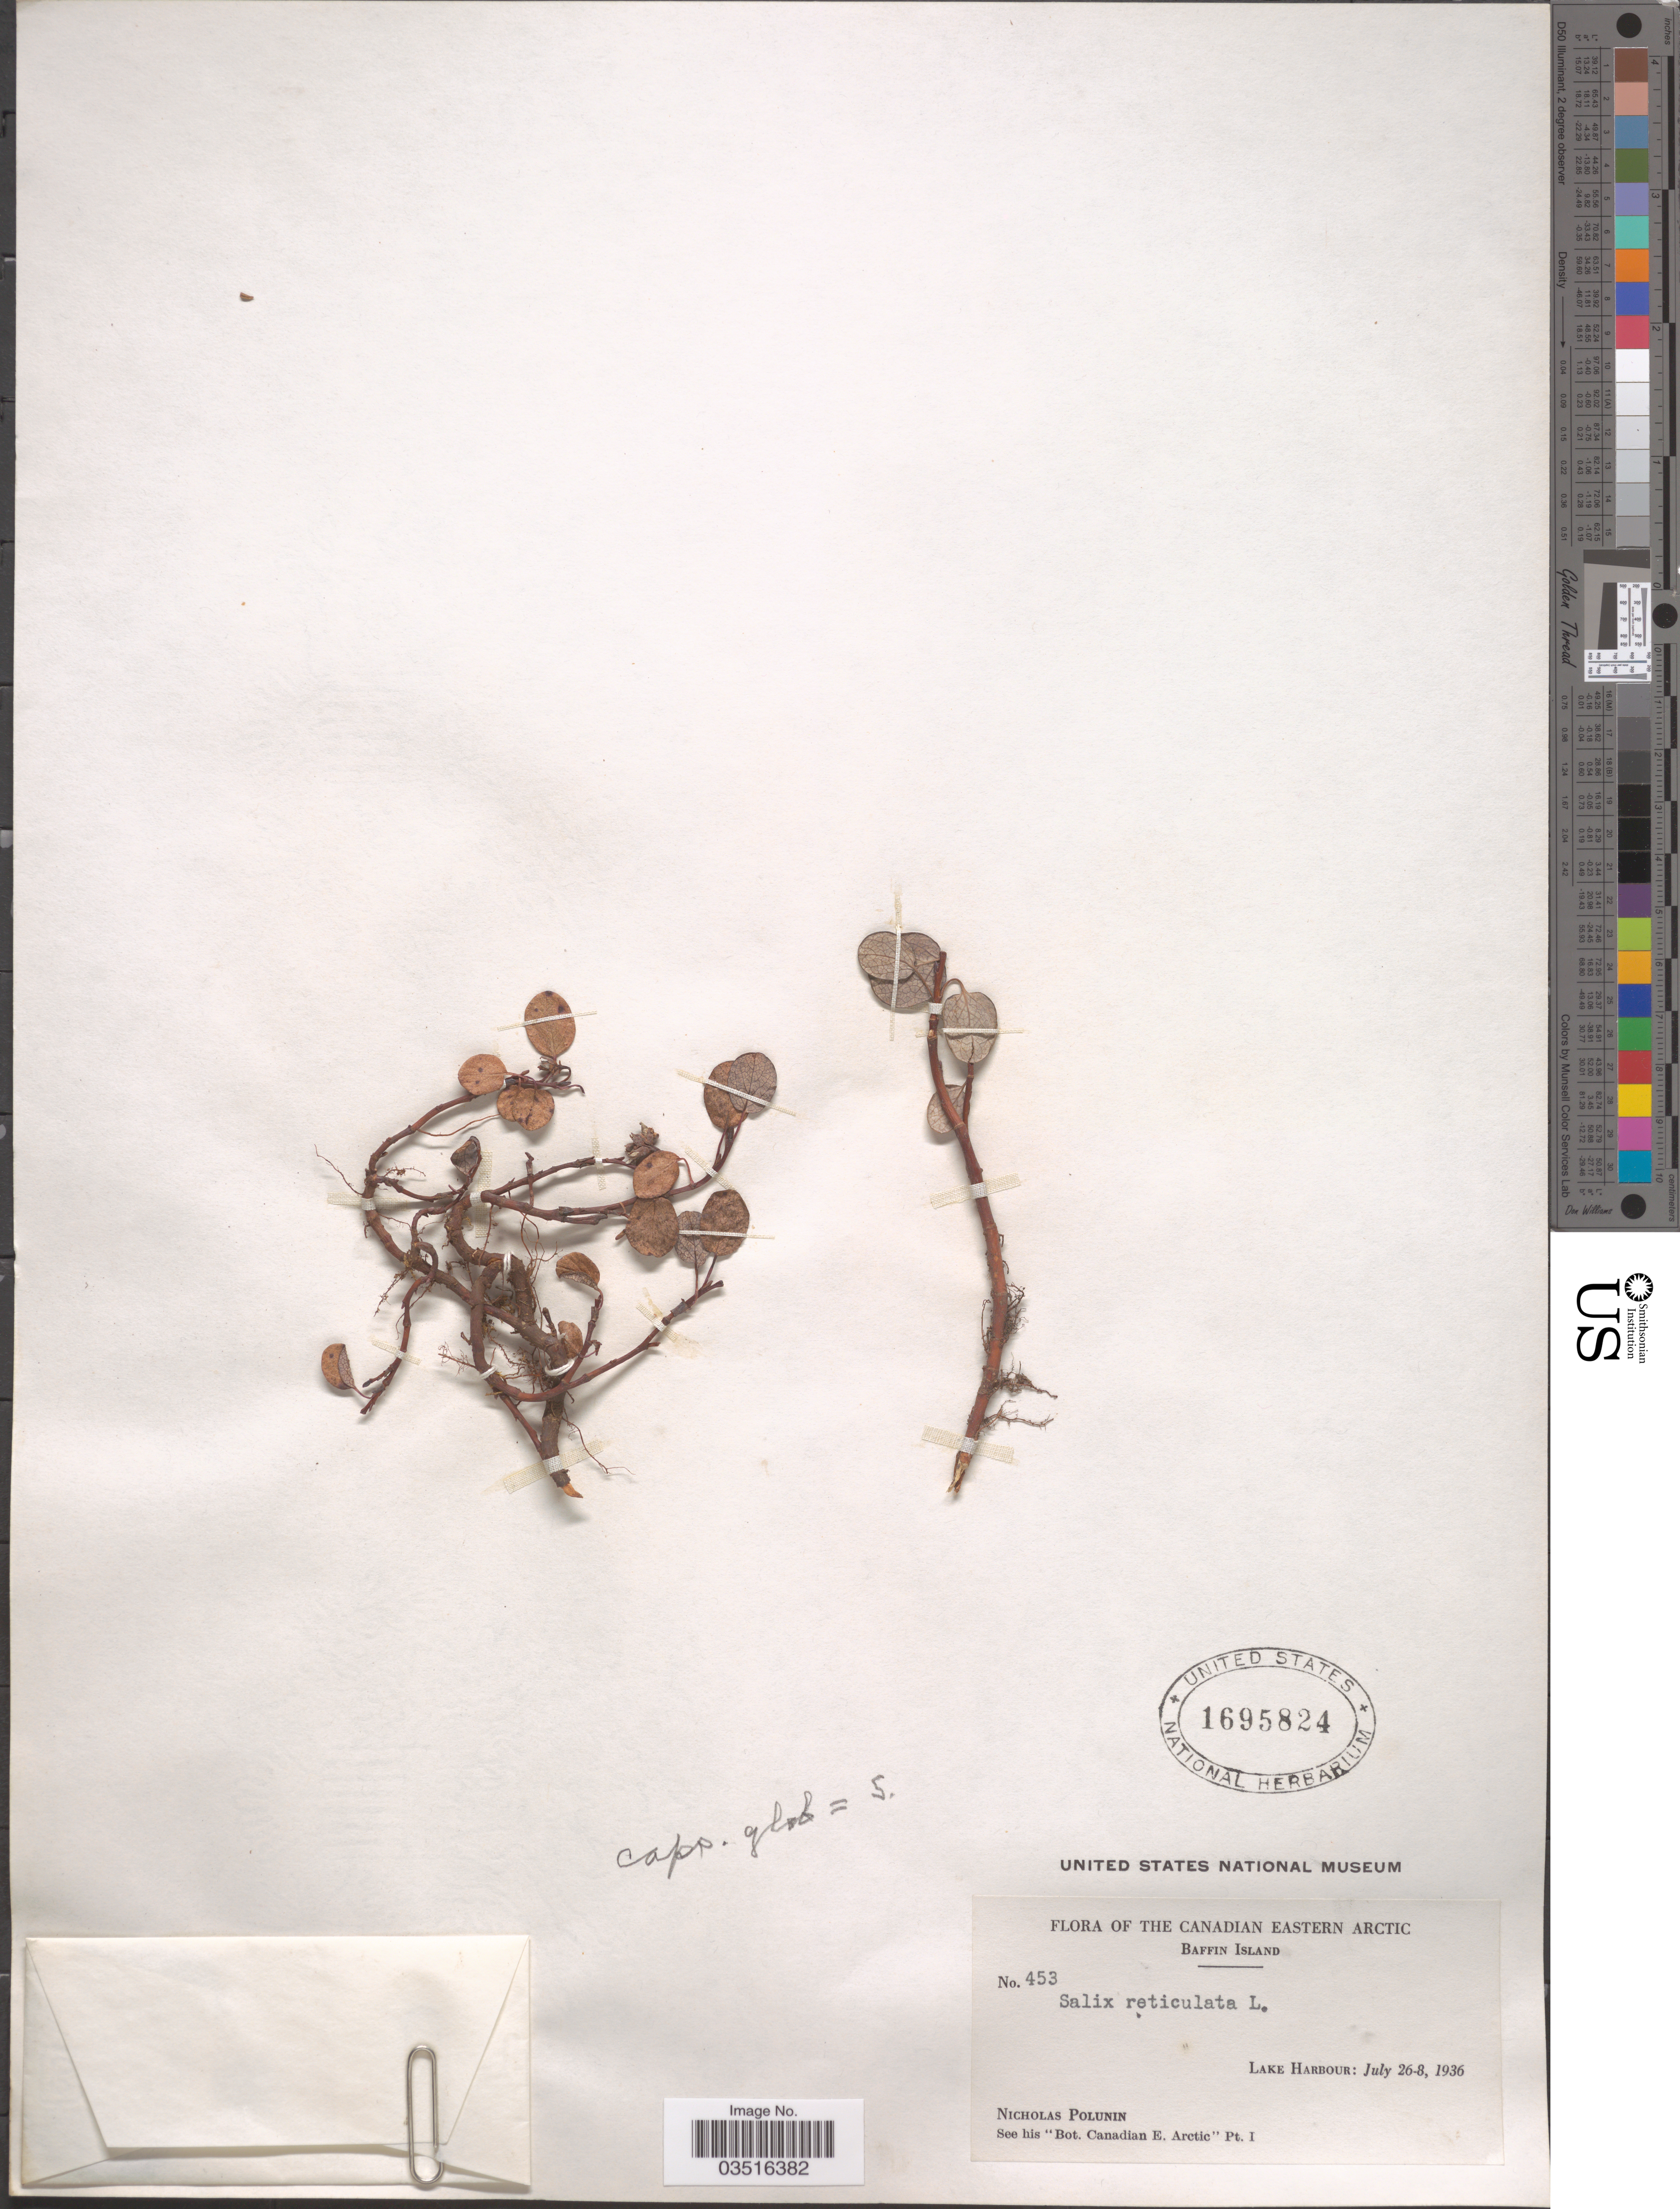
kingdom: Plantae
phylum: Tracheophyta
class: Magnoliopsida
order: Malpighiales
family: Salicaceae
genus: Salix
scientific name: Salix reticulata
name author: L.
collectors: N. V. Polunin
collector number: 453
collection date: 1936-07-08/1936-07-26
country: Canada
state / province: Nunavut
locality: The Canadian Eastern Arctic. Baffin Island. Lake Harbour.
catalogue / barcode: US 1695824